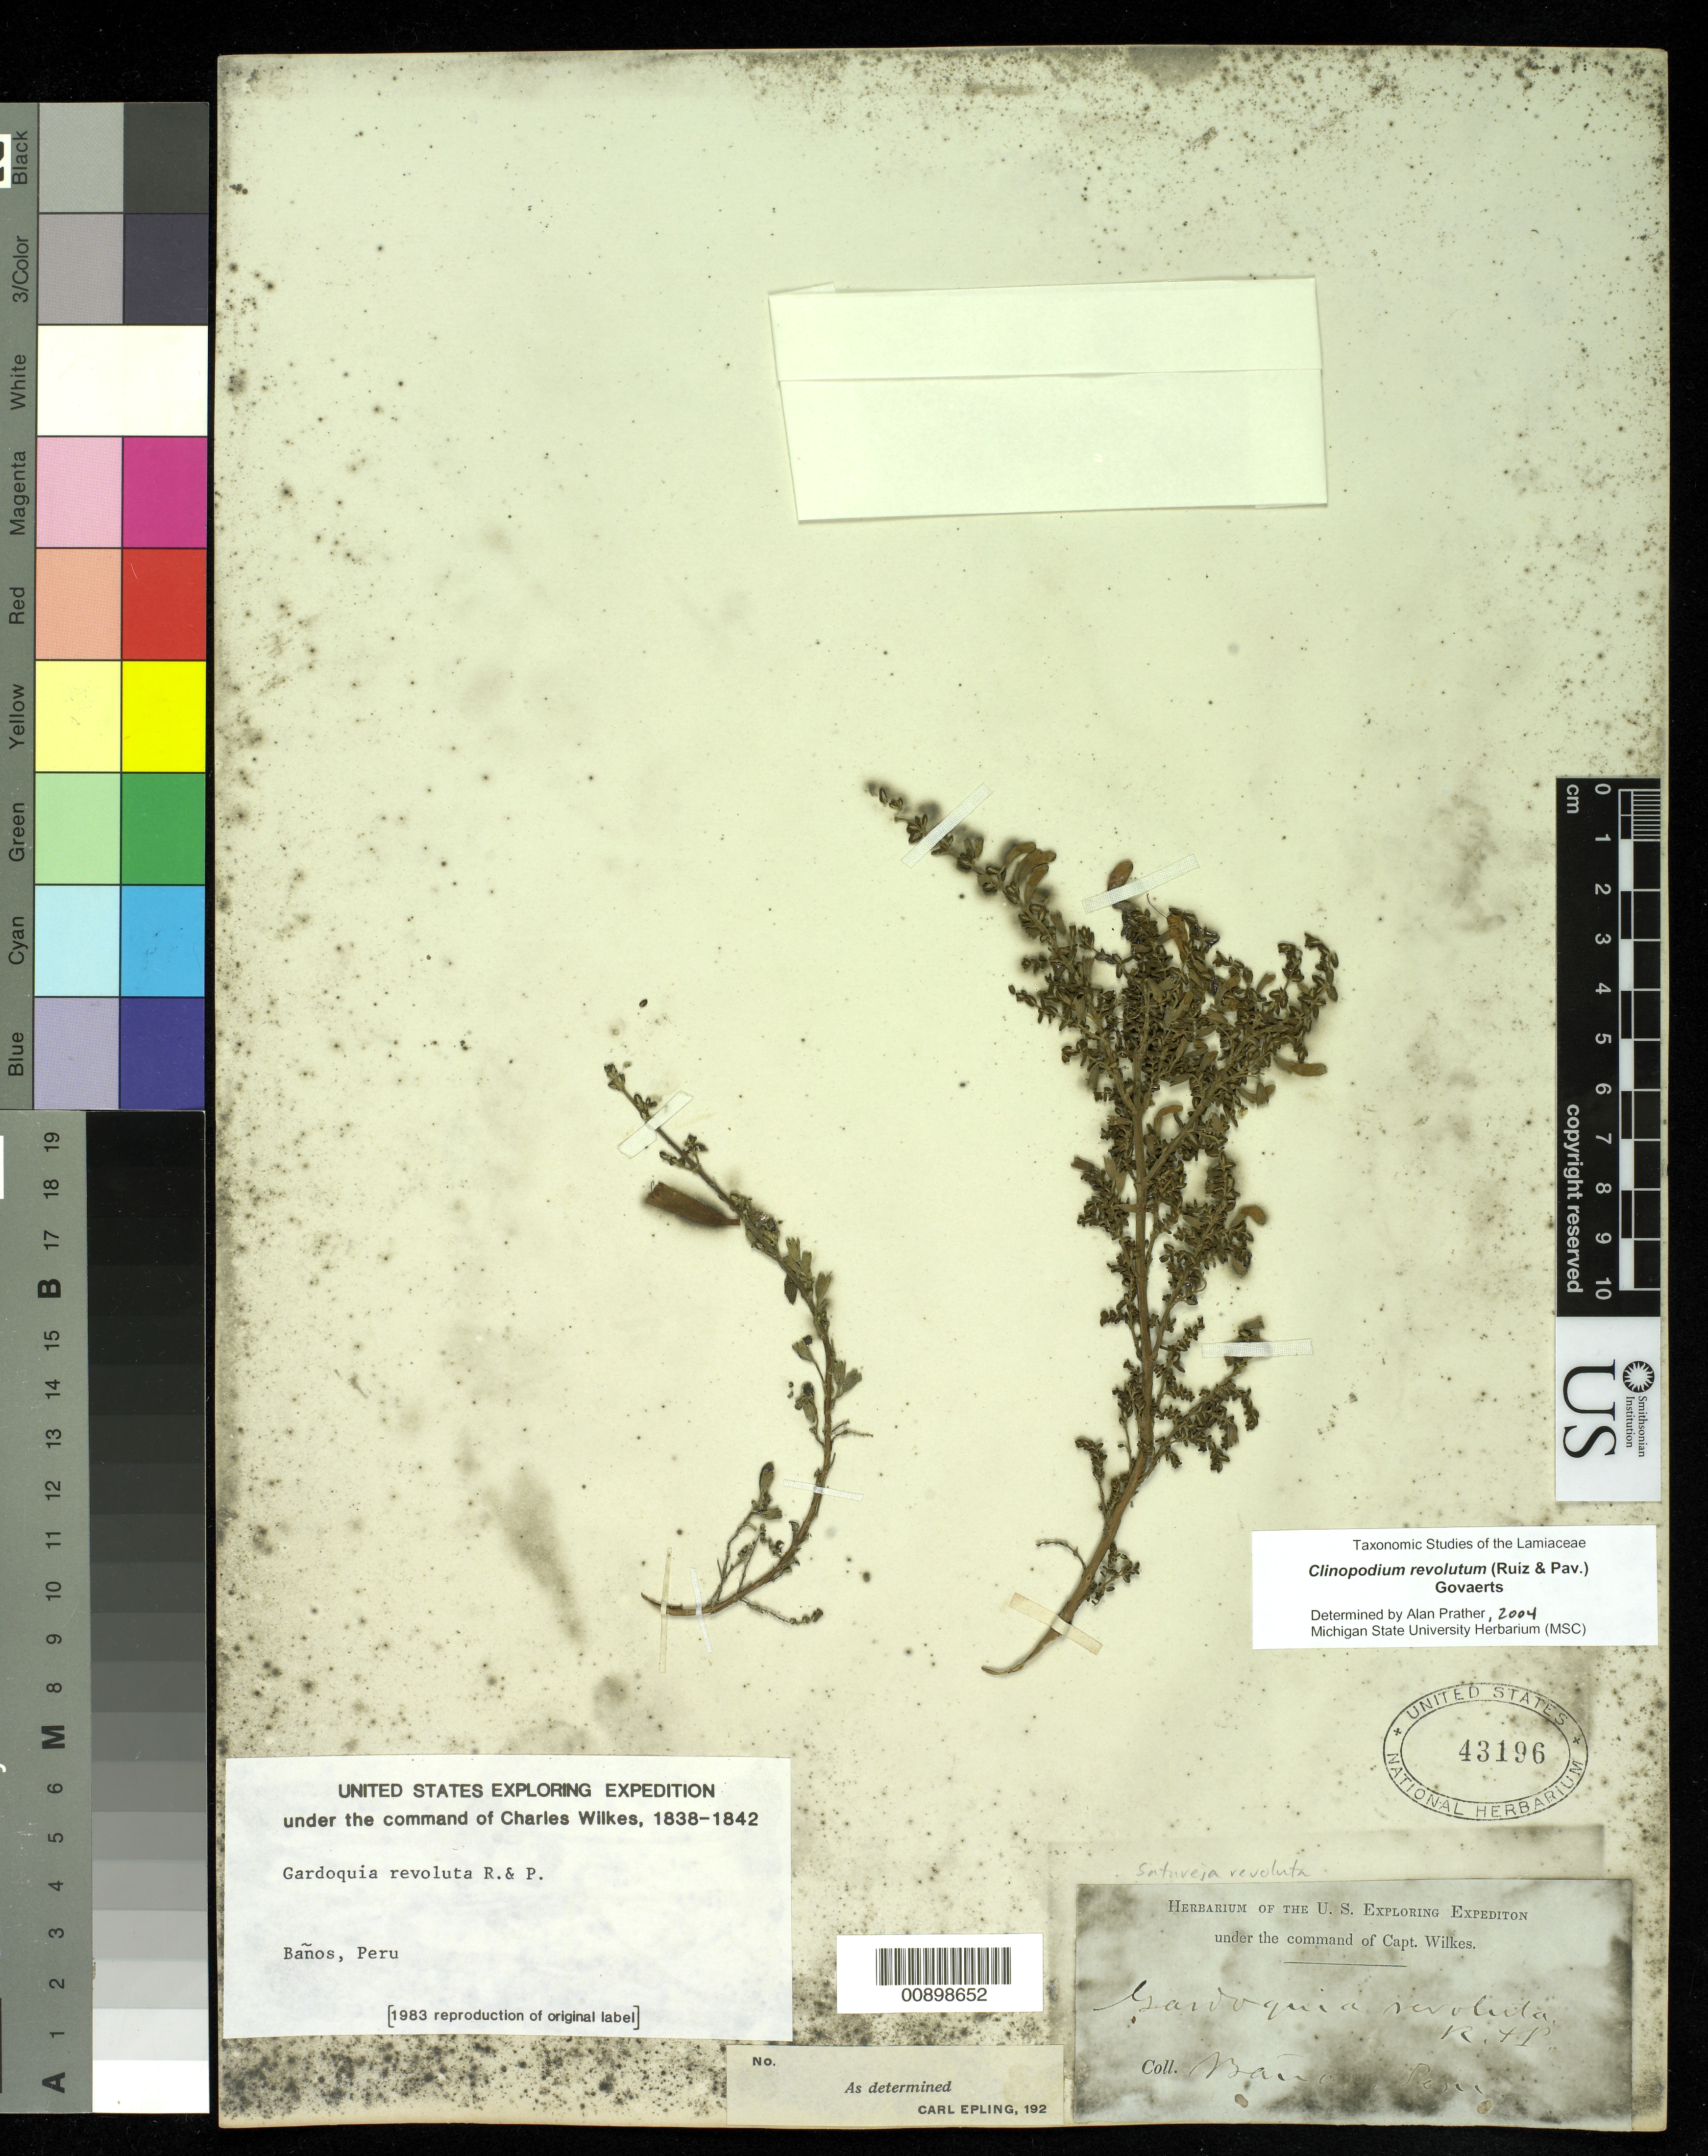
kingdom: Plantae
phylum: Tracheophyta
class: Magnoliopsida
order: Lamiales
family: Lamiaceae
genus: Clinopodium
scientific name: Clinopodium revolutum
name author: (Ruiz & Pav.) Govaerts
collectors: Wilkes Explor. Exped.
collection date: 1838/1842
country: Peru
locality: Banos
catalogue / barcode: US 43196